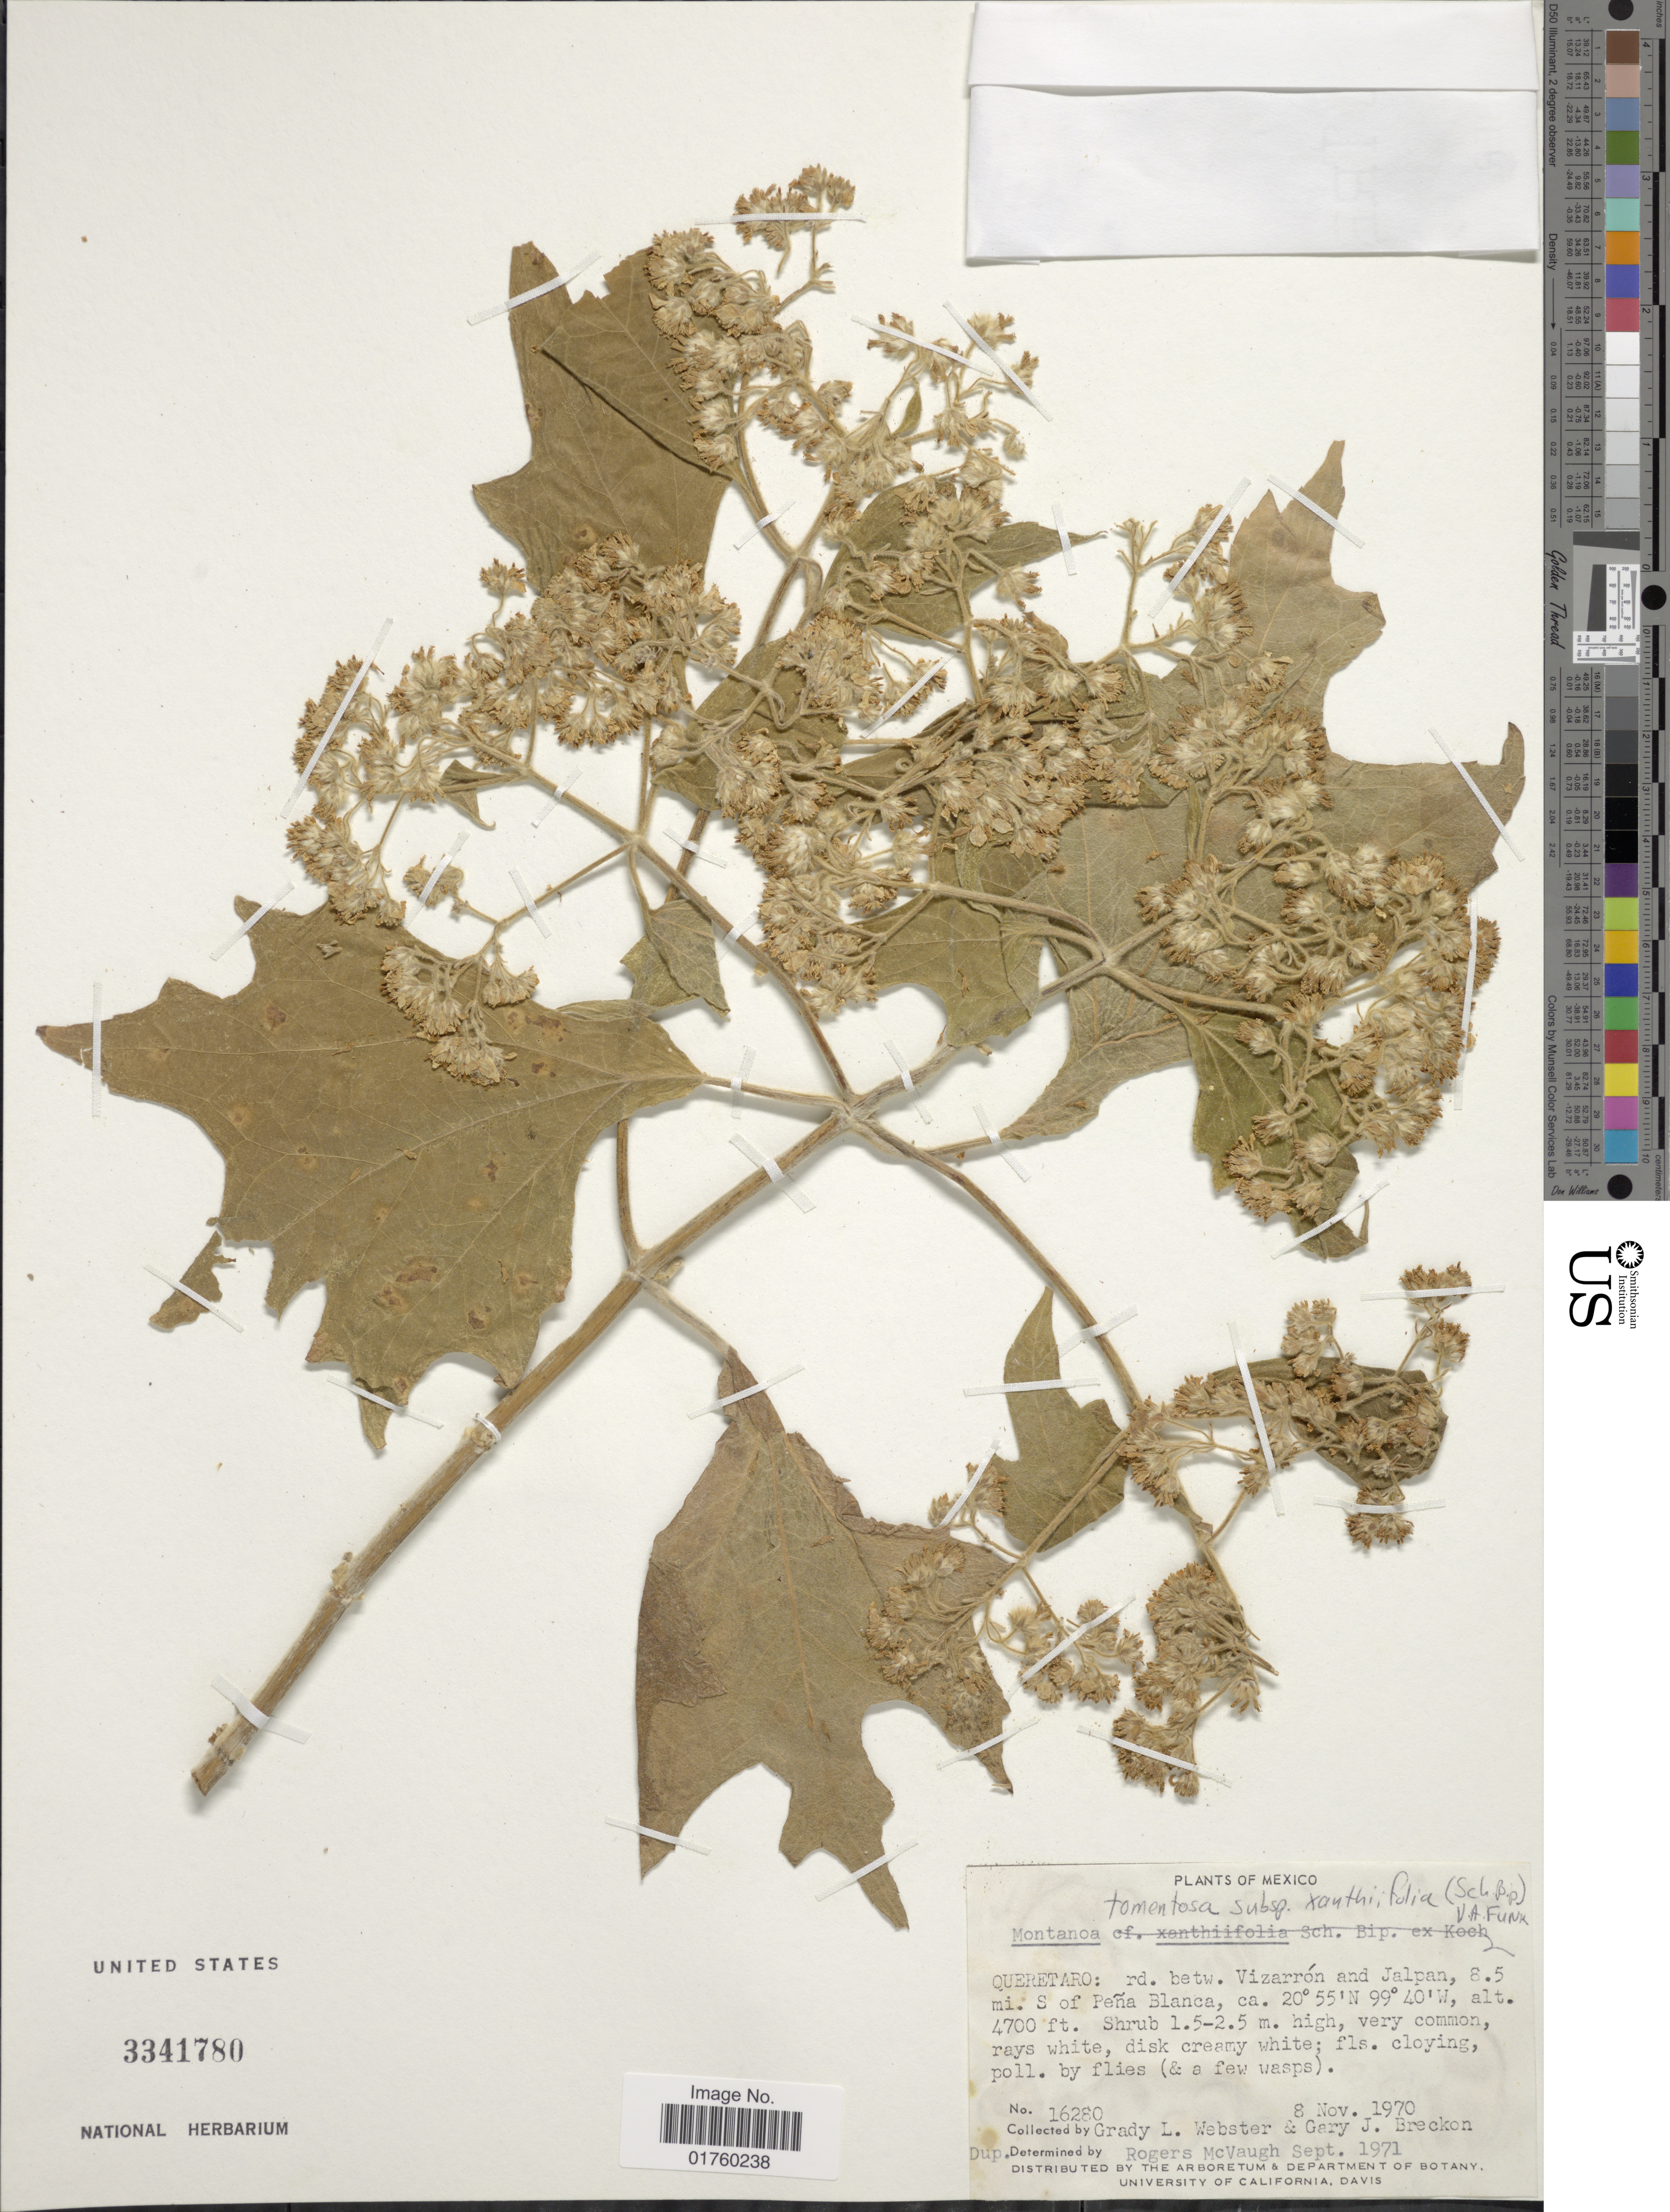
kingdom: Plantae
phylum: Tracheophyta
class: Magnoliopsida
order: Asterales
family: Asteraceae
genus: Montanoa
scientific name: Montanoa tomentosa subsp. tomentosa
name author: Cerv.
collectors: G. L. Webster & G. Breckon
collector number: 16280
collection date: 1970-11-08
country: Mexico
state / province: Querétaro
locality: Rd. betw. Vizarron and Jalpan, 8.5 mi. S. of Pena Blanca.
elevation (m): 1433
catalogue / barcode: US 3341780